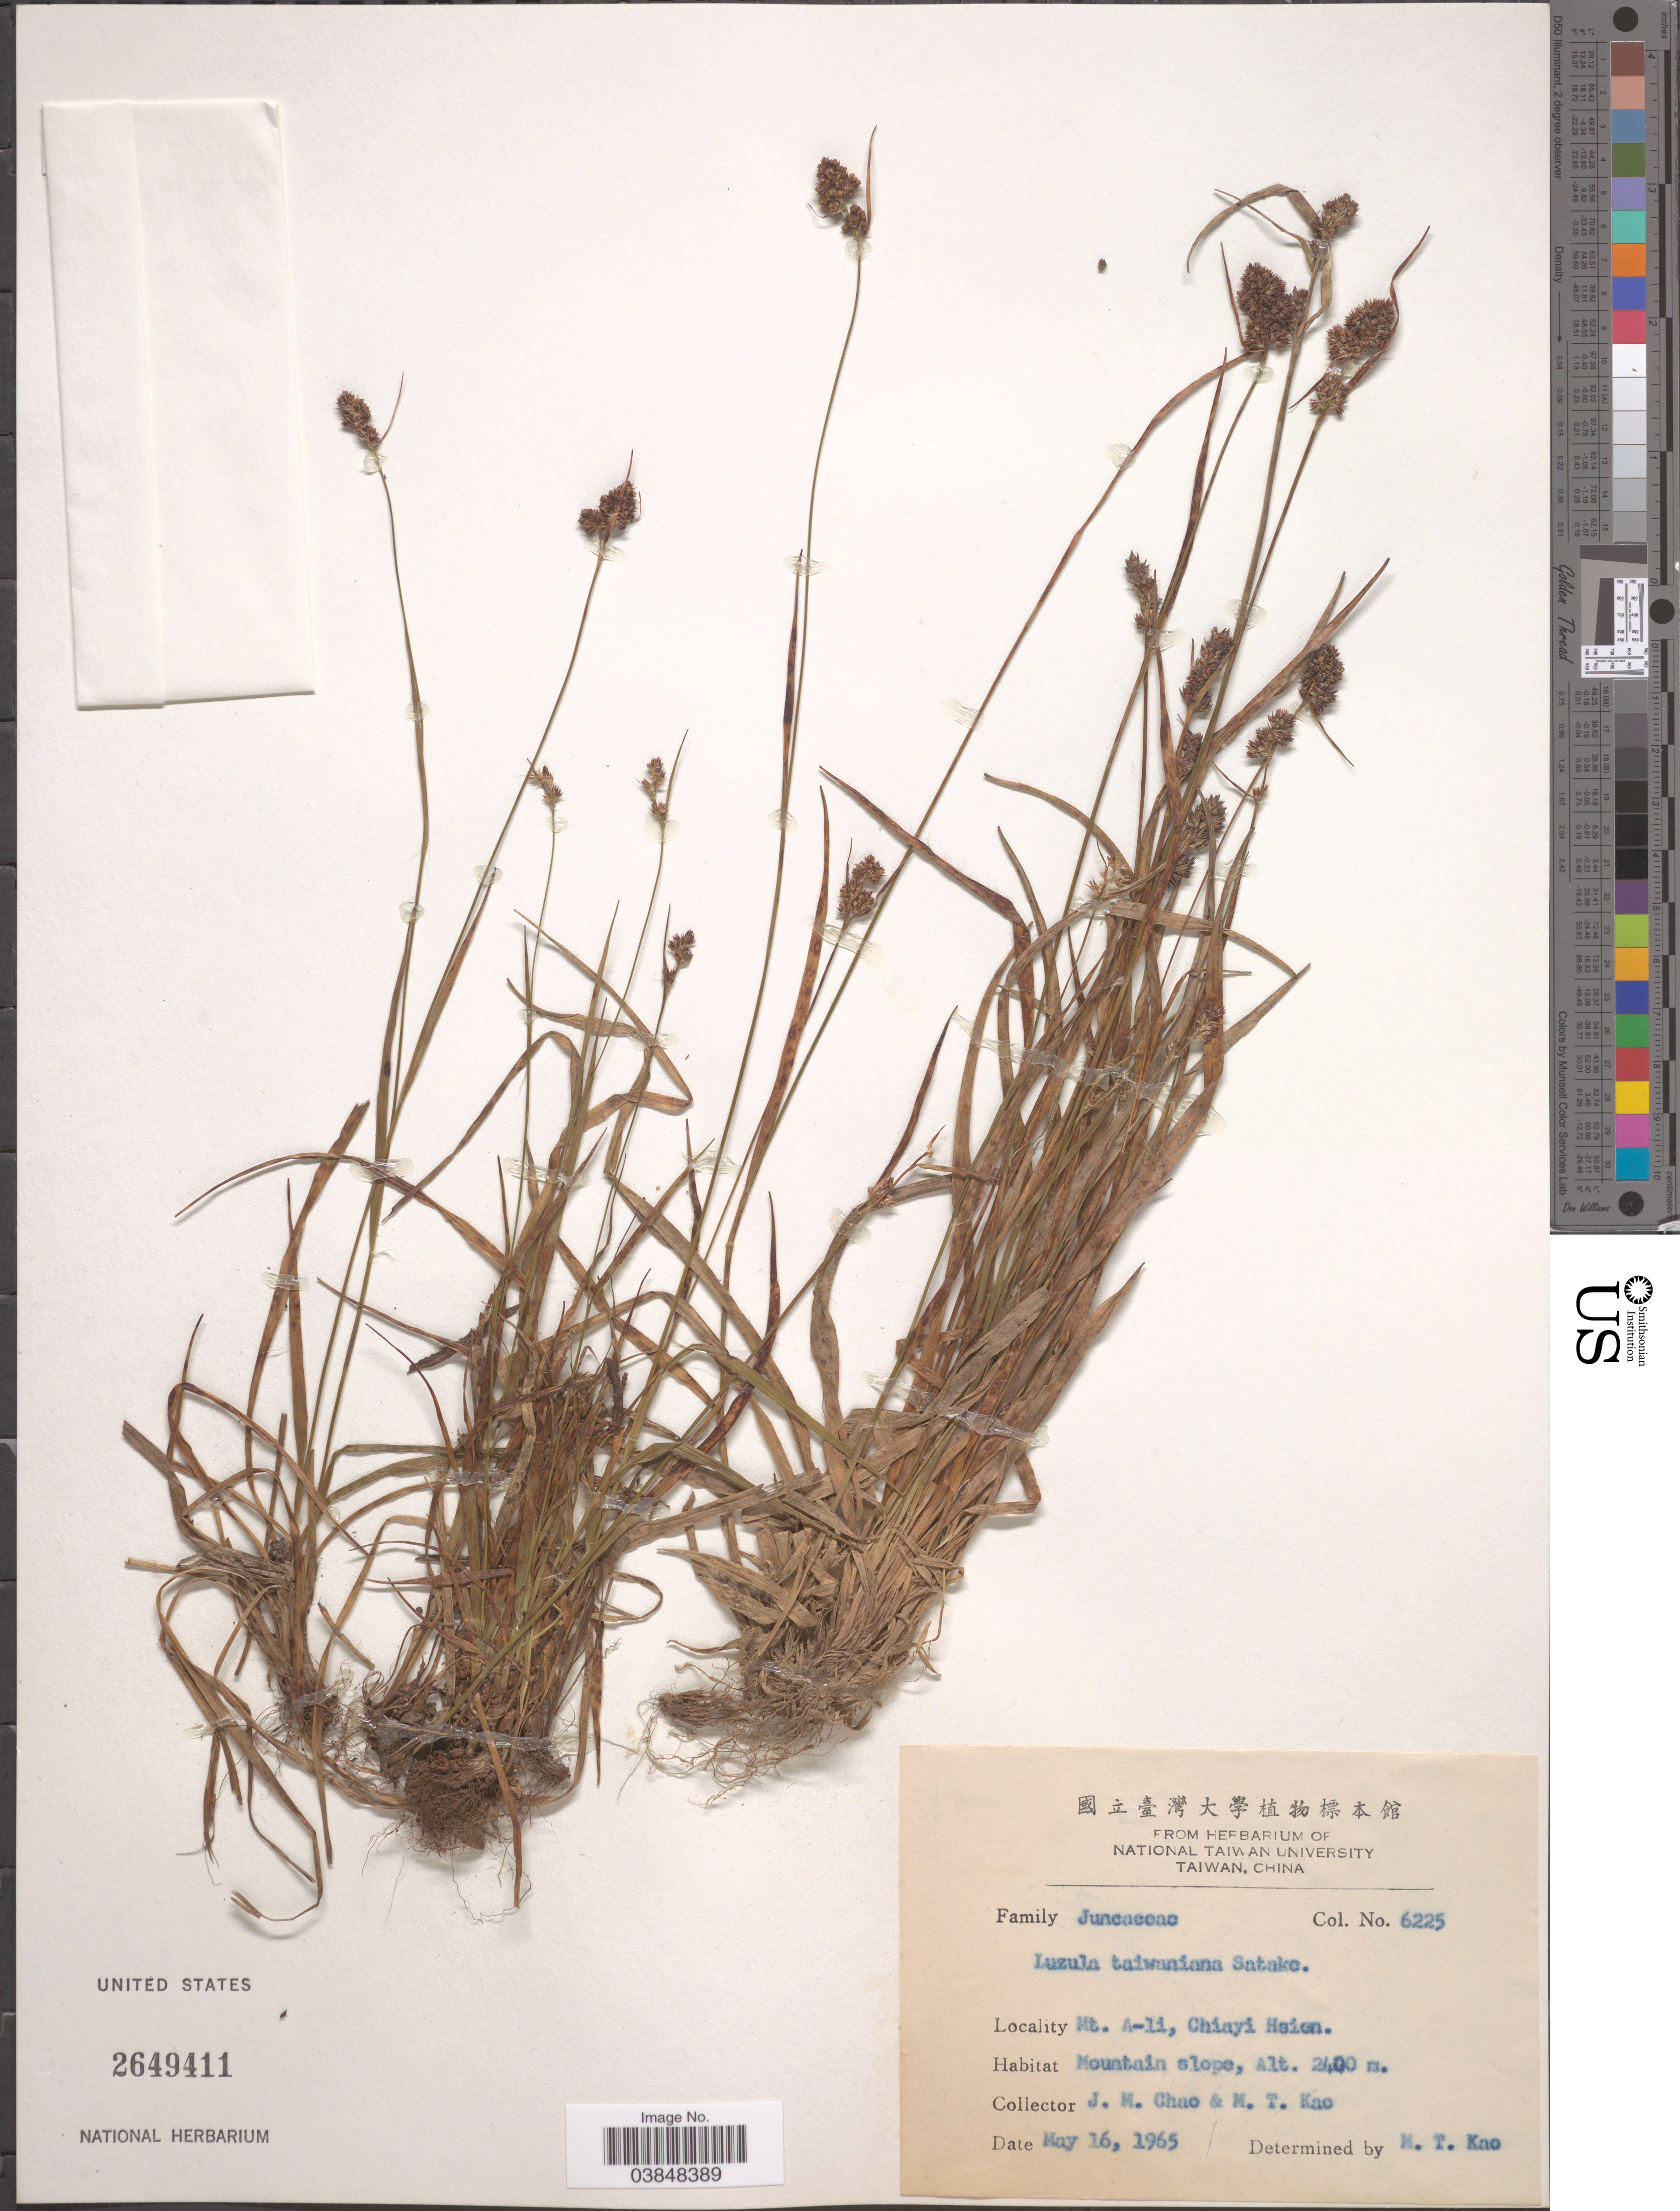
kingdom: Plantae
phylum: Tracheophyta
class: Liliopsida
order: Poales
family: Juncaceae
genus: Luzula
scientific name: Luzula taiwaniana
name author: Satake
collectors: J. Chao & M. T. Kao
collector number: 6225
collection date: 1965-05-16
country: Taiwan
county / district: Chiayi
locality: Mt. A-li, Chiayi Hsien, Mountain slope.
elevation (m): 2400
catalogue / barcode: US 2649411